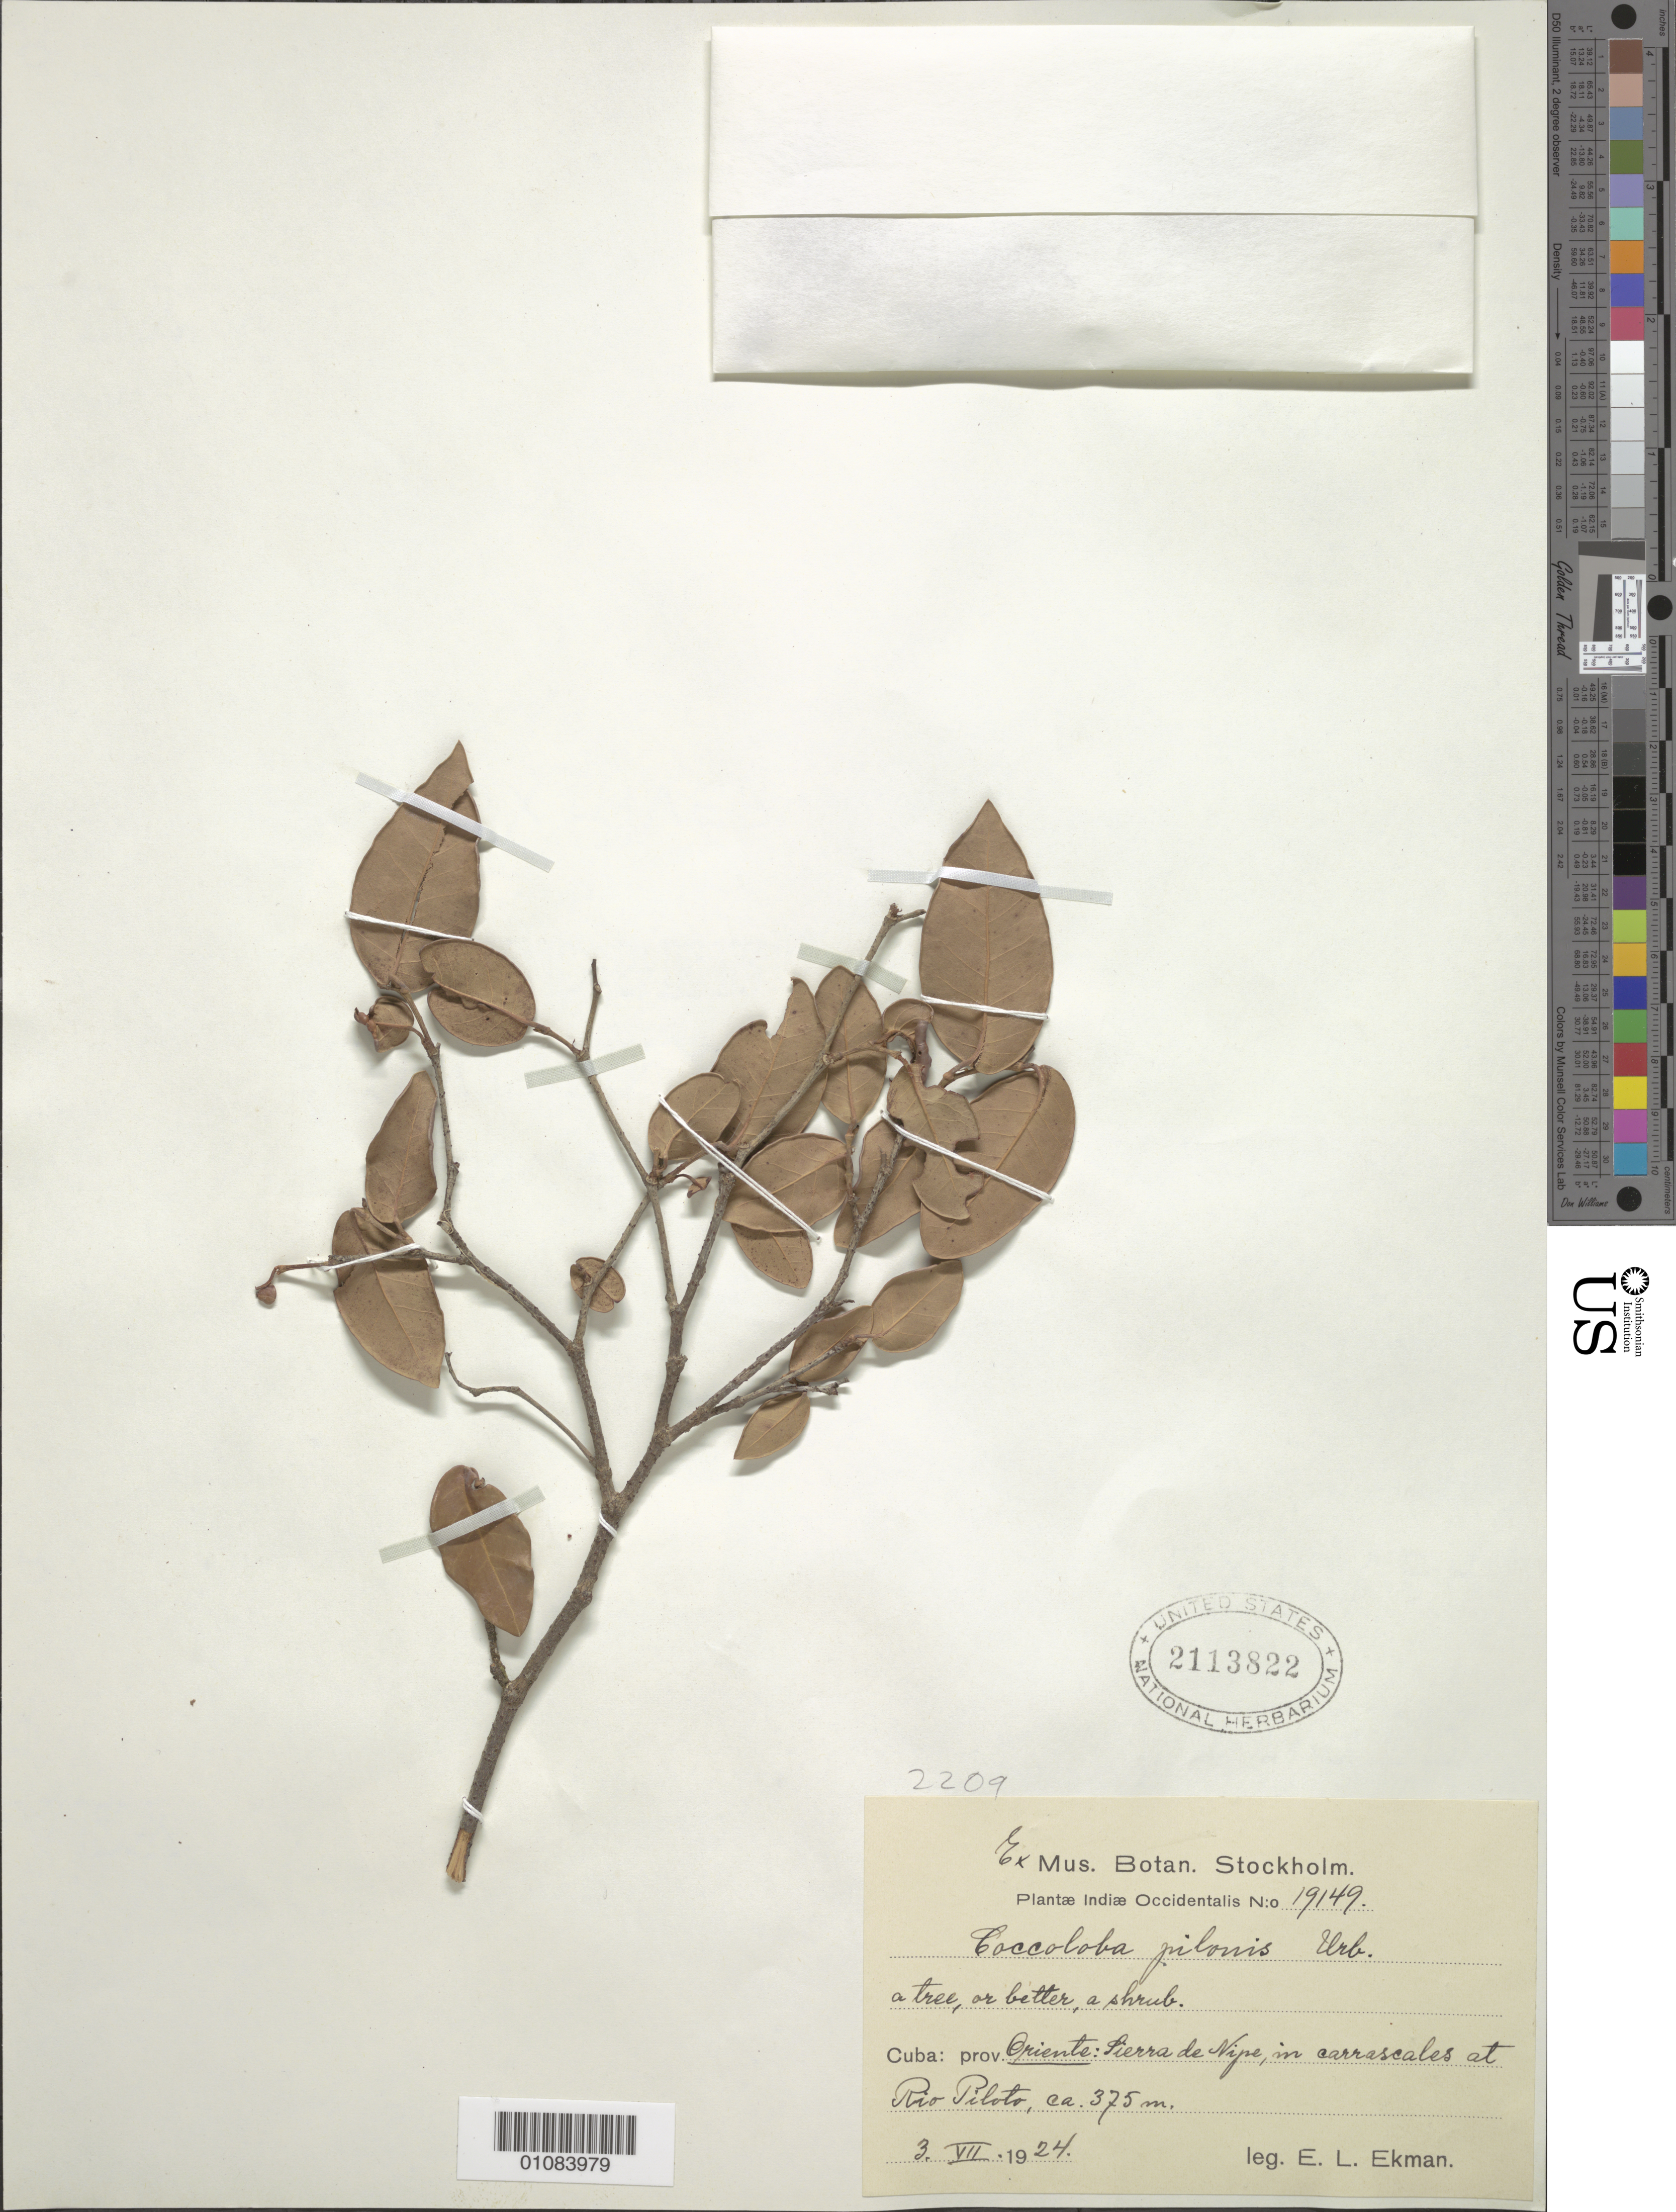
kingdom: Plantae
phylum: Tracheophyta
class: Magnoliopsida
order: Caryophyllales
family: Polygonaceae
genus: Coccoloba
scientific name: Coccoloba pilonis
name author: Urb.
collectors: E. L. Ekman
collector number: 19149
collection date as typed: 03 Jul 1924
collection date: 1924-07-03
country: Cuba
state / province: Holguín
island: Cuba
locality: Oriente: Sierra de Nipe, in carrascales at Rio Pilota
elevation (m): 375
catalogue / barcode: US 2113822